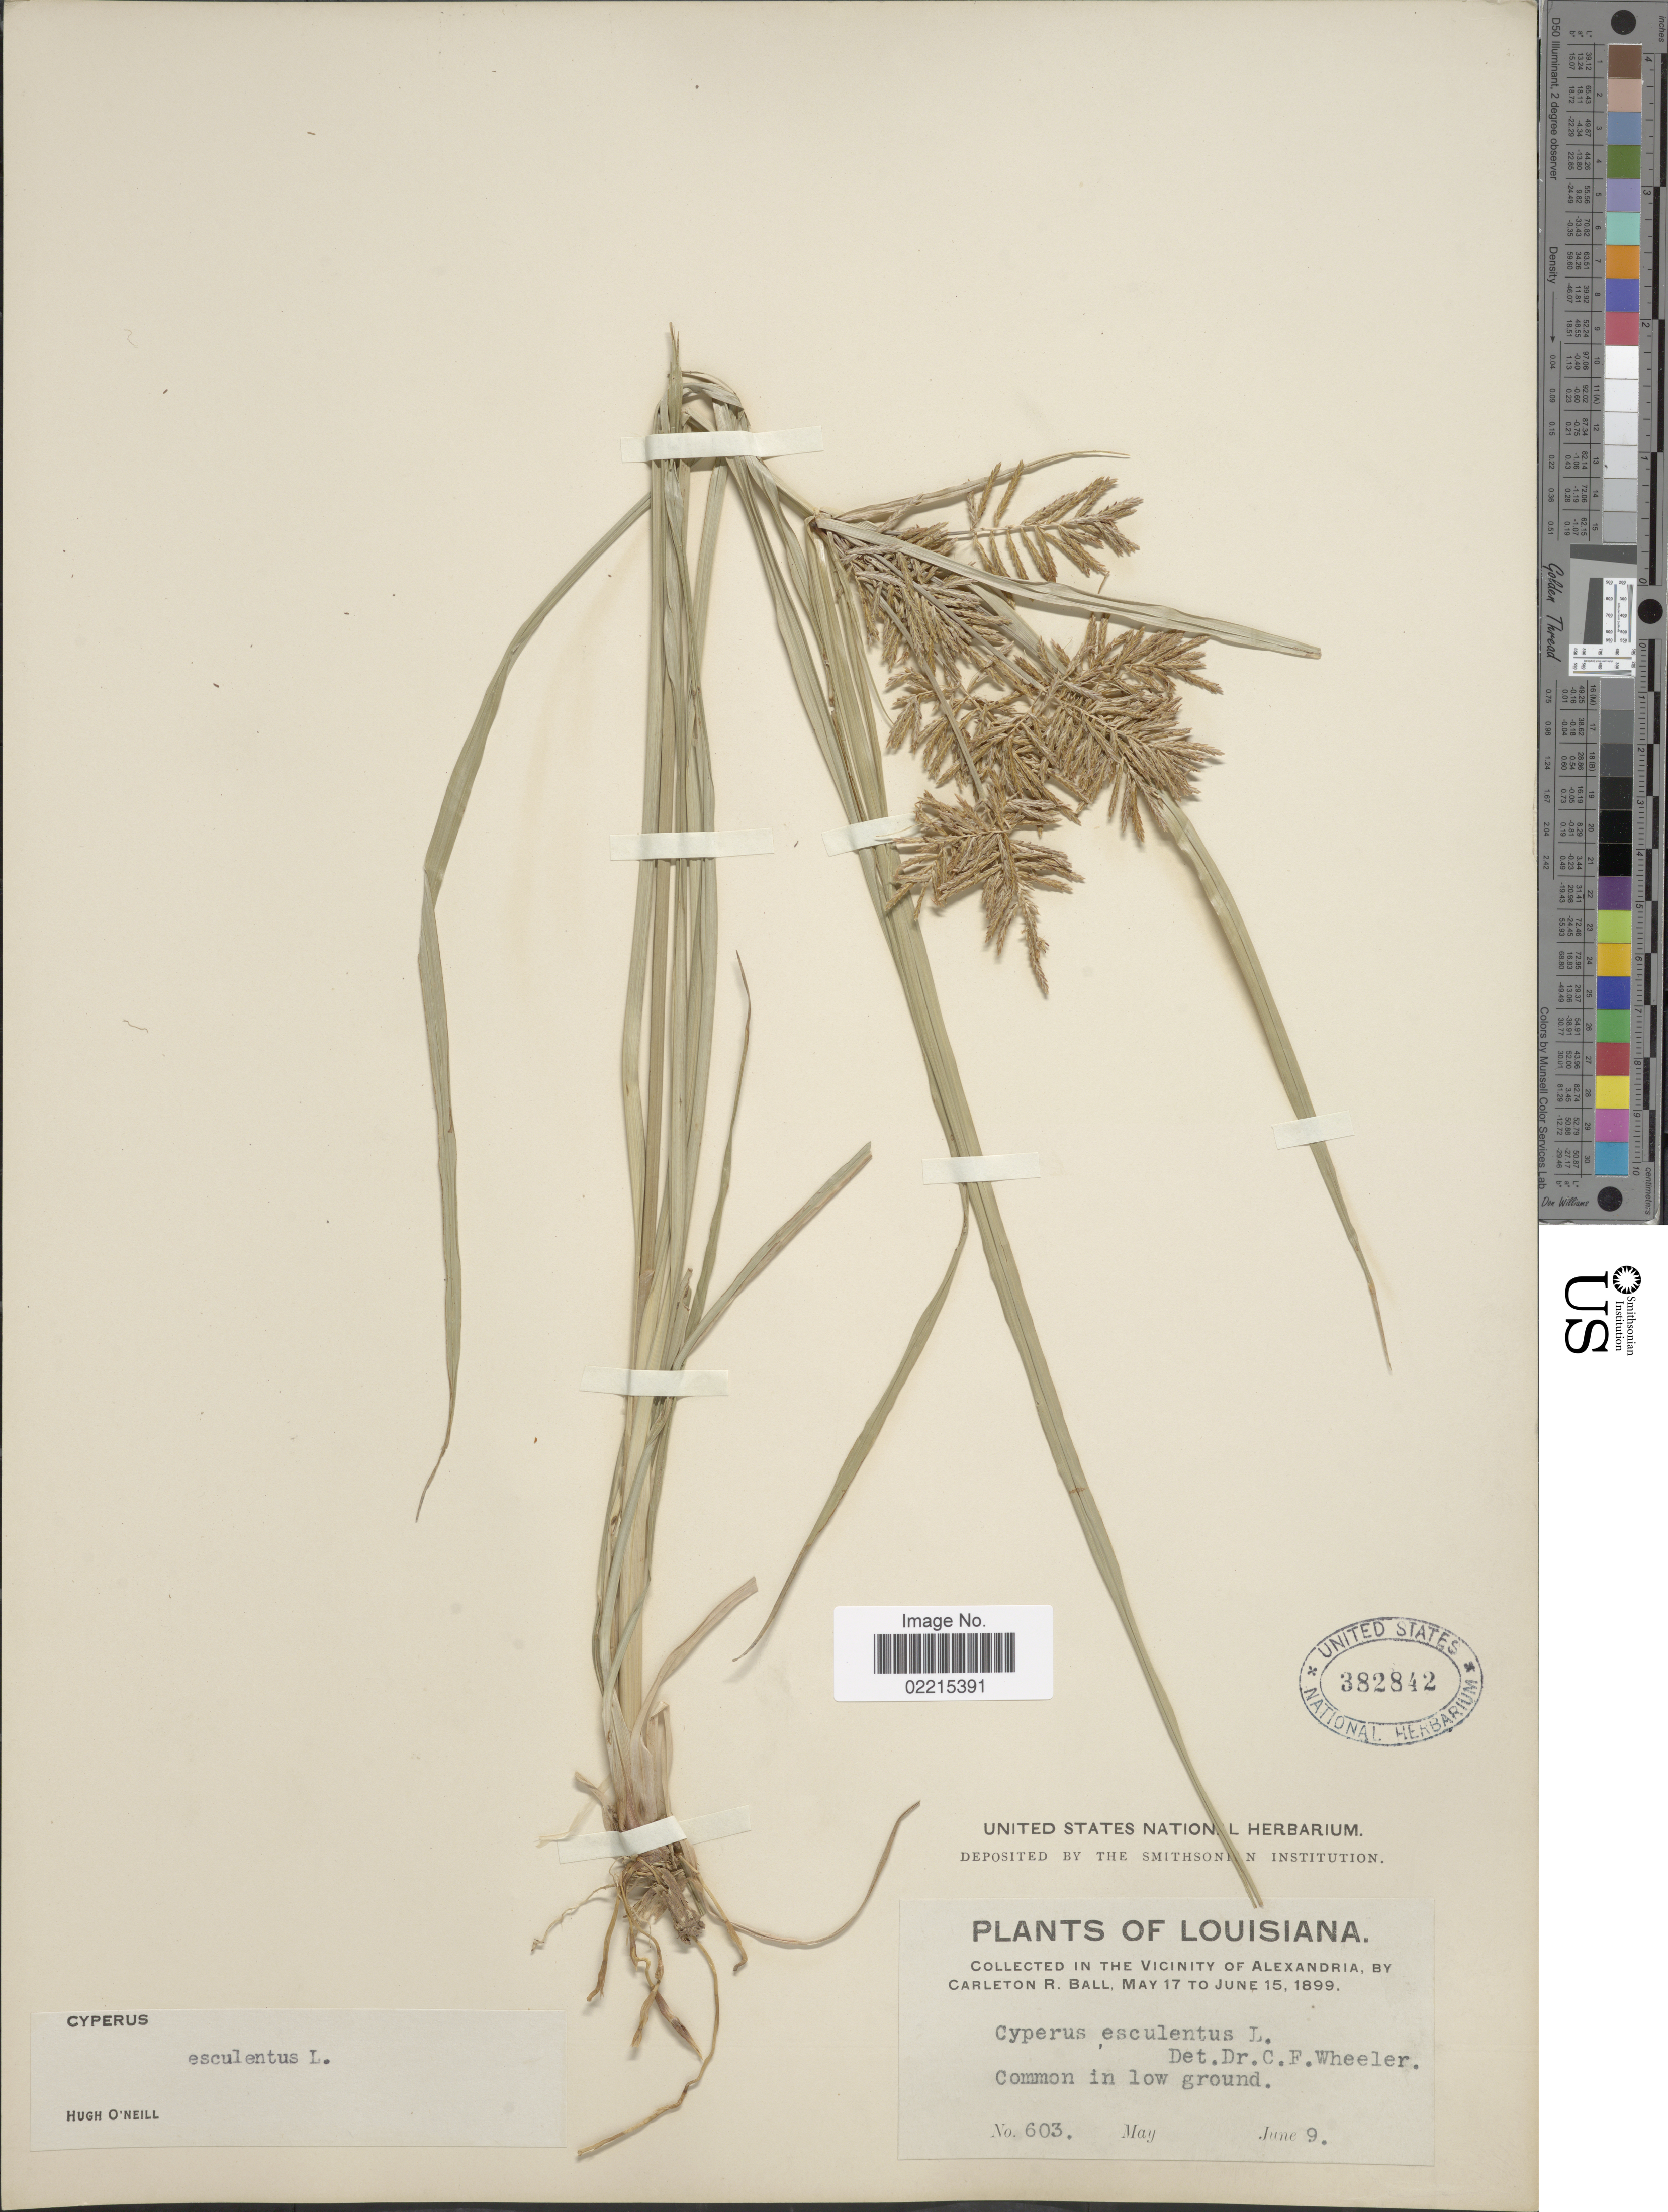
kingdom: Plantae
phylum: Tracheophyta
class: Liliopsida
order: Poales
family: Cyperaceae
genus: Cyperus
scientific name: Cyperus esculentus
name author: L.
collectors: C. R. Ball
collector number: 603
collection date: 1899-06-09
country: United States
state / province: Louisiana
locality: In the vicinity of Alexandria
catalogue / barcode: US 382842